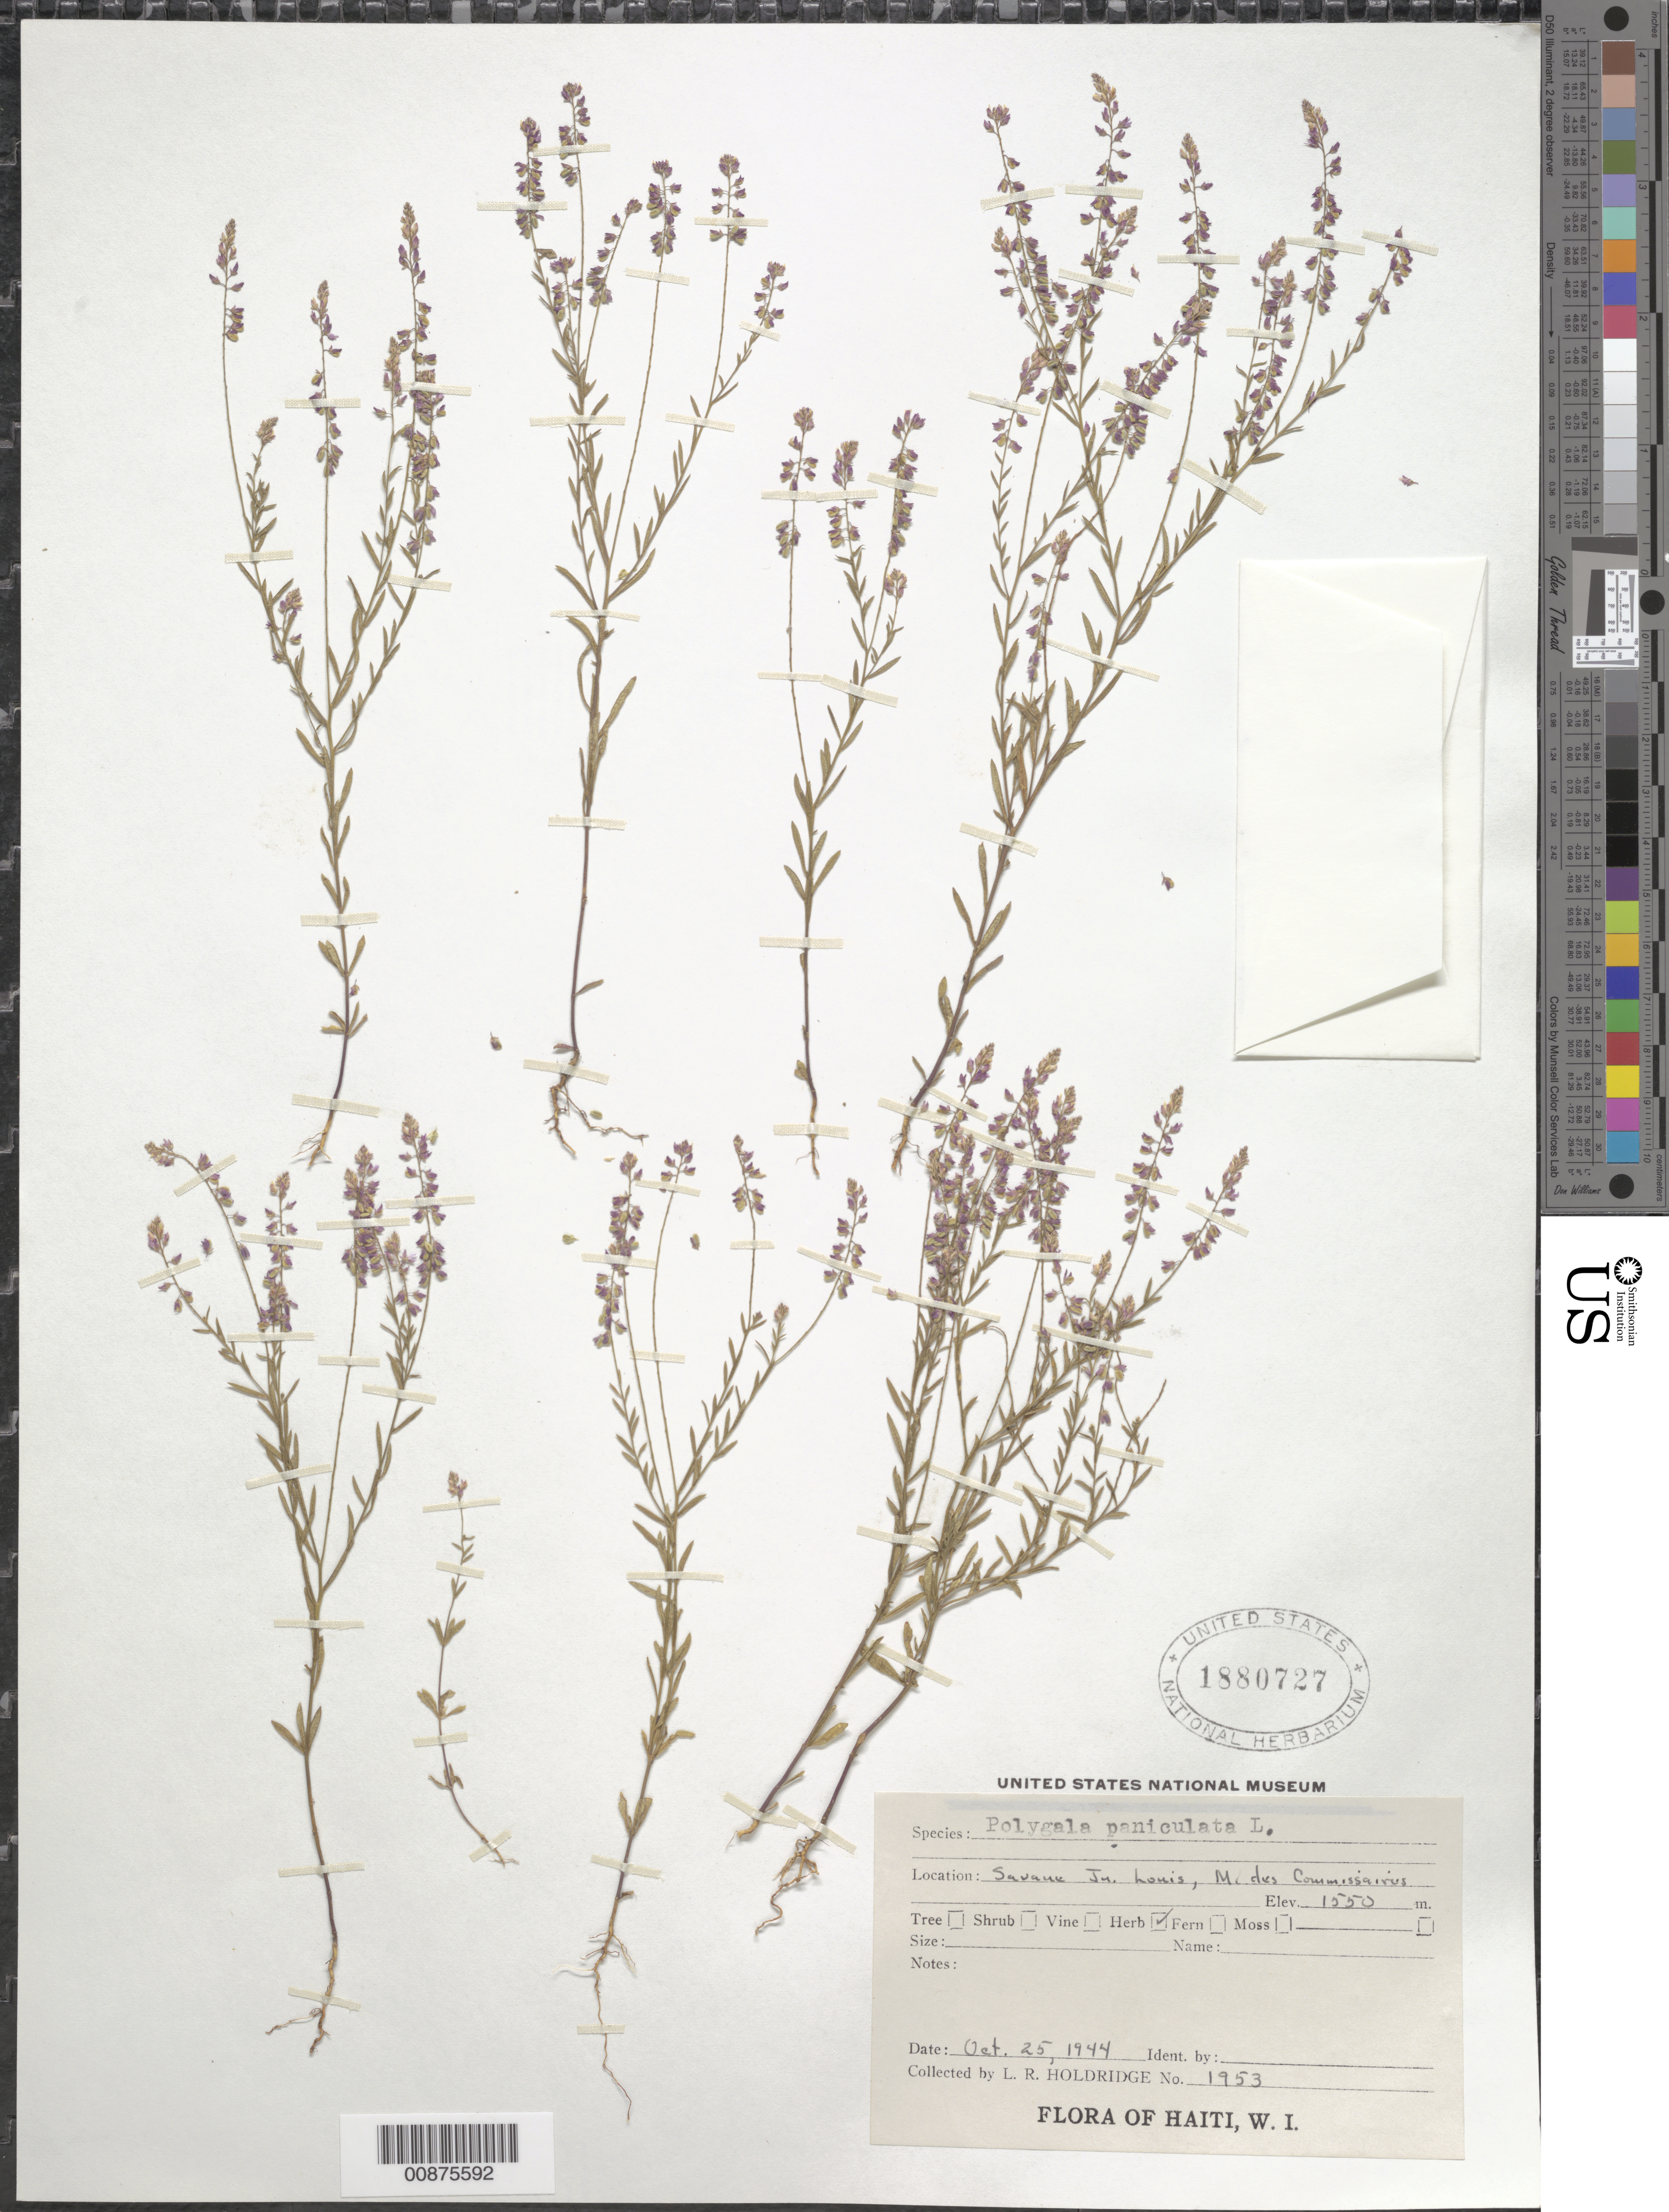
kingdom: Plantae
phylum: Tracheophyta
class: Magnoliopsida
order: Fabales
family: Polygalaceae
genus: Polygala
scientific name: Polygala paniculata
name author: L.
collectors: L. Holdridge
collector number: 1953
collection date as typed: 25 Oct 1944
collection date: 1944-10-25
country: Haiti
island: Hispaniola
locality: Savane. Jn. Louis, M. des Commissaires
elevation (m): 1550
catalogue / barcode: US 1880727